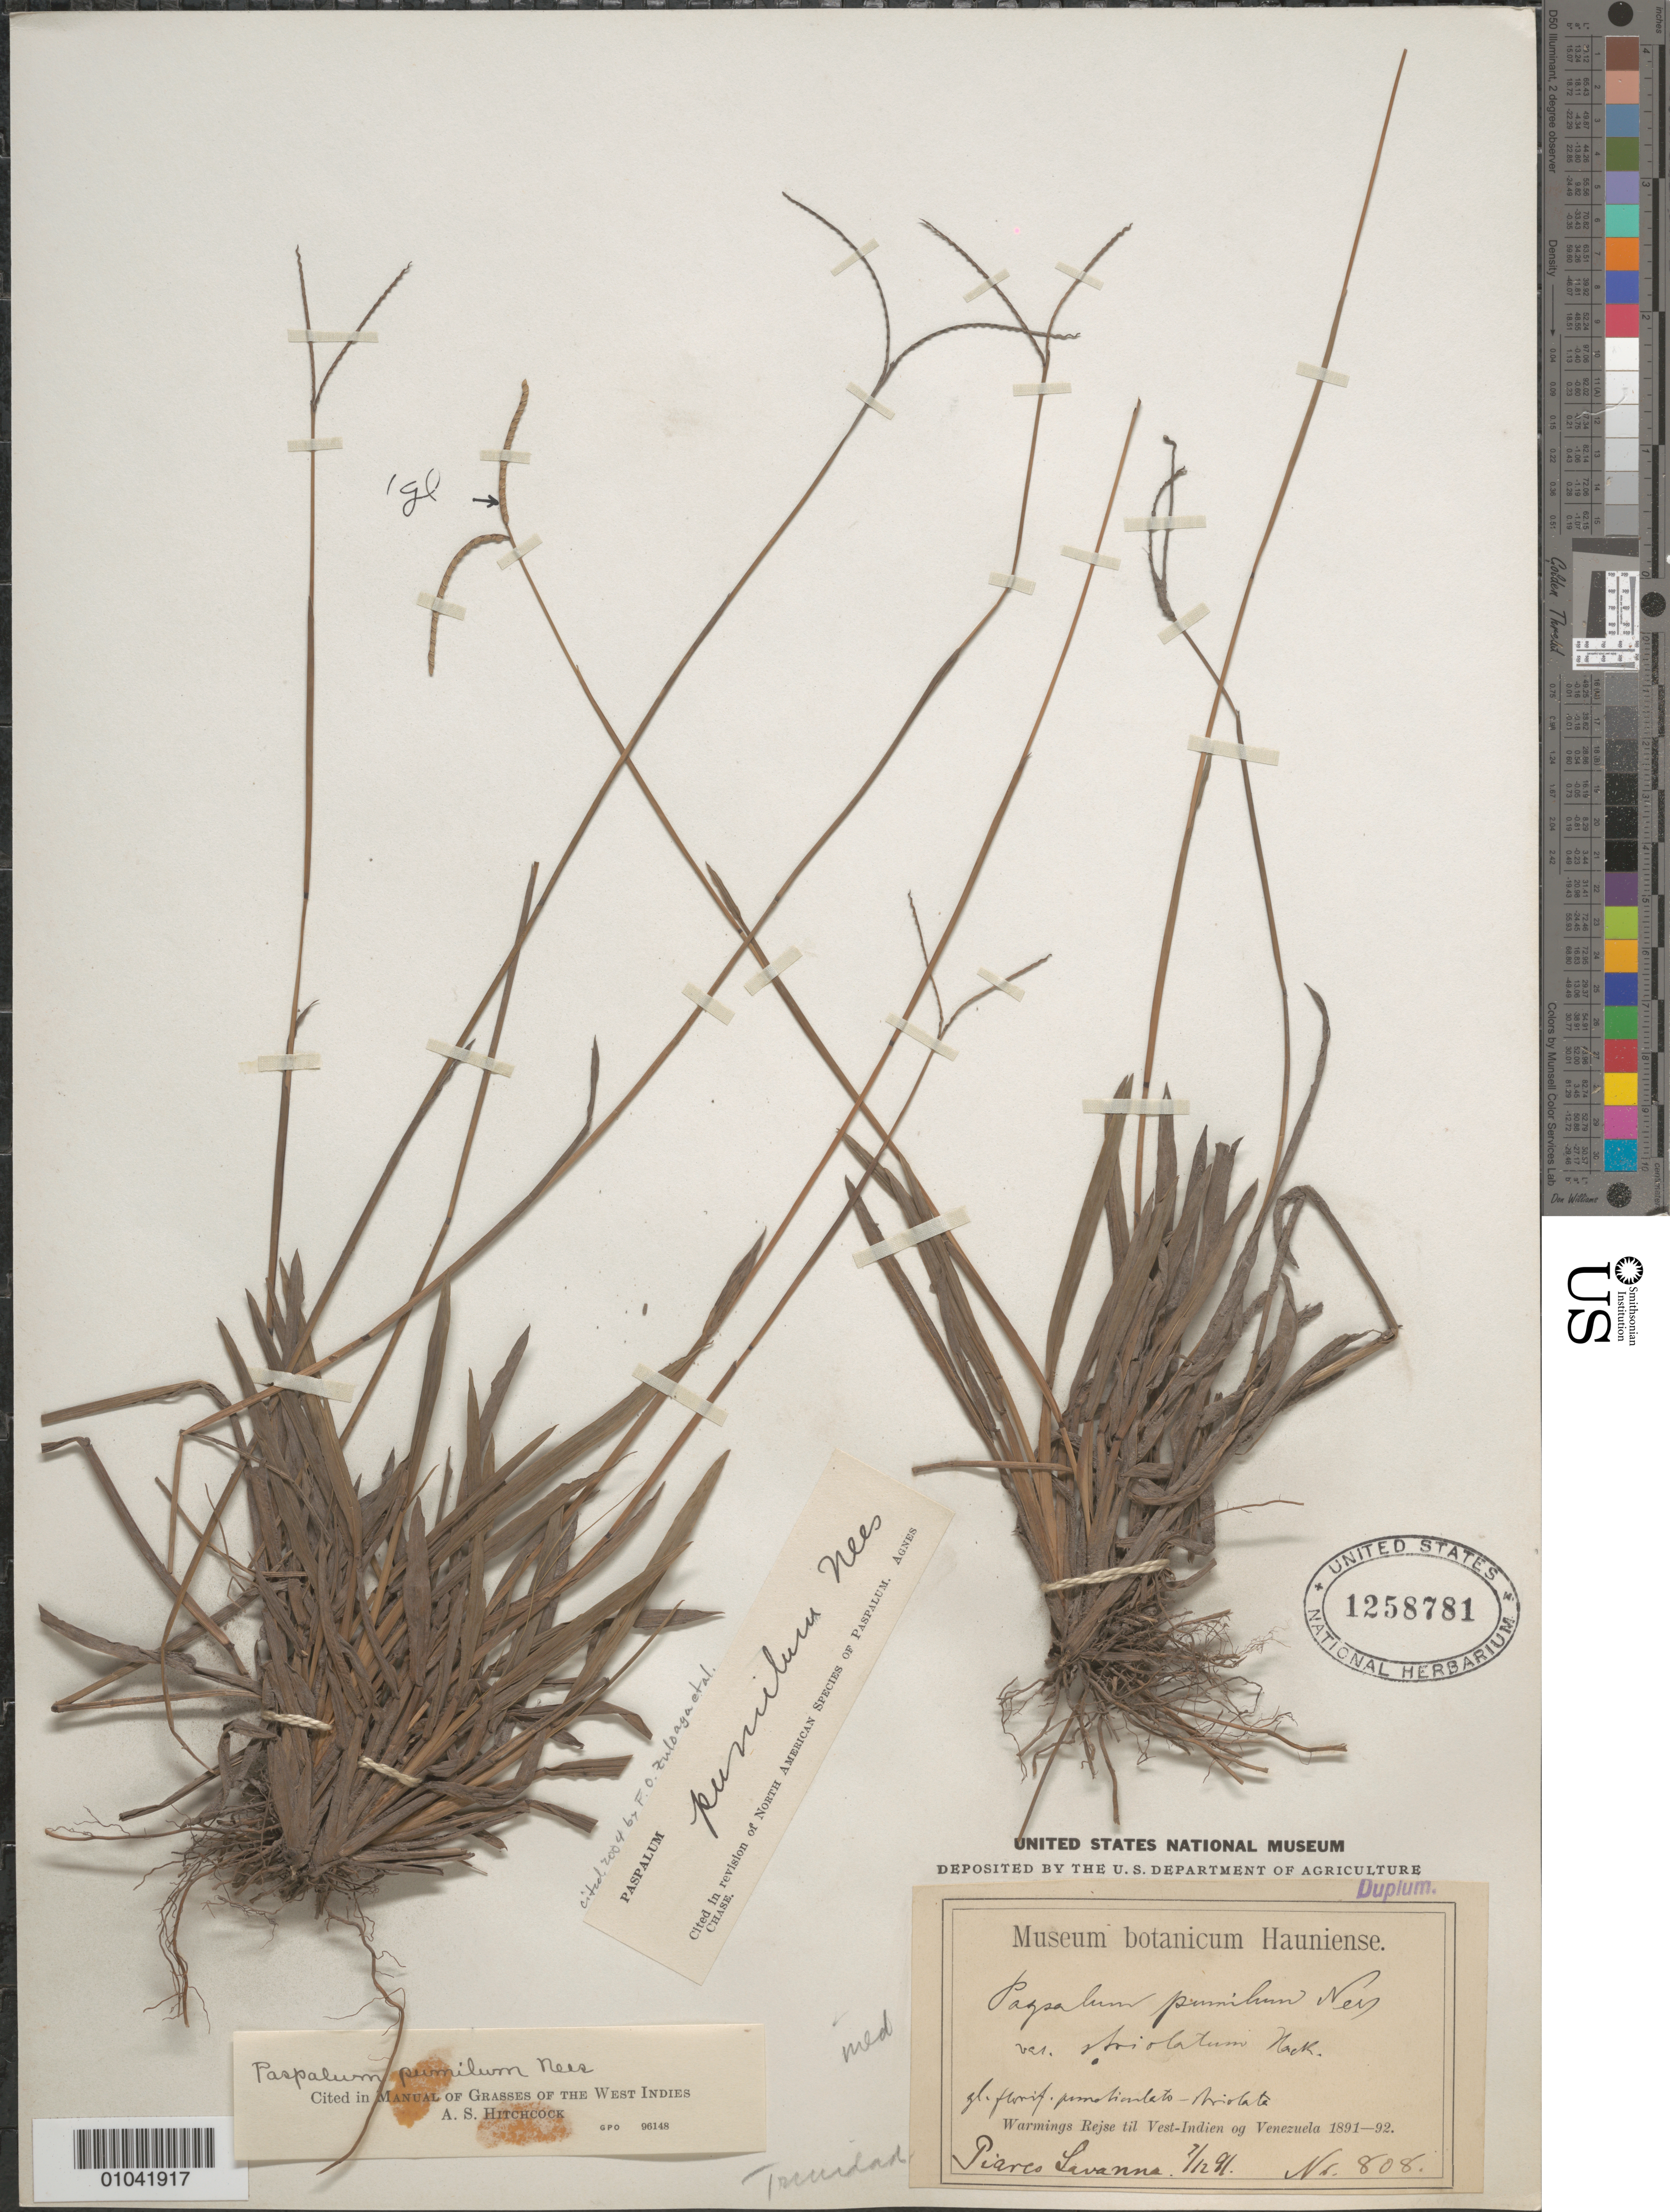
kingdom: Plantae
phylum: Tracheophyta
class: Liliopsida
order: Poales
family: Poaceae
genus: Paspalum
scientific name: Paspalum pumilum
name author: Nees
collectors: E. Warming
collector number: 808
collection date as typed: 07 Dec 1891 or 12 Jul 1891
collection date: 1891-07-12 or 1891-12-07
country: Trinidad and Tobago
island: Trinidad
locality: Piarco savanna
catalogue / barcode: US 1258781